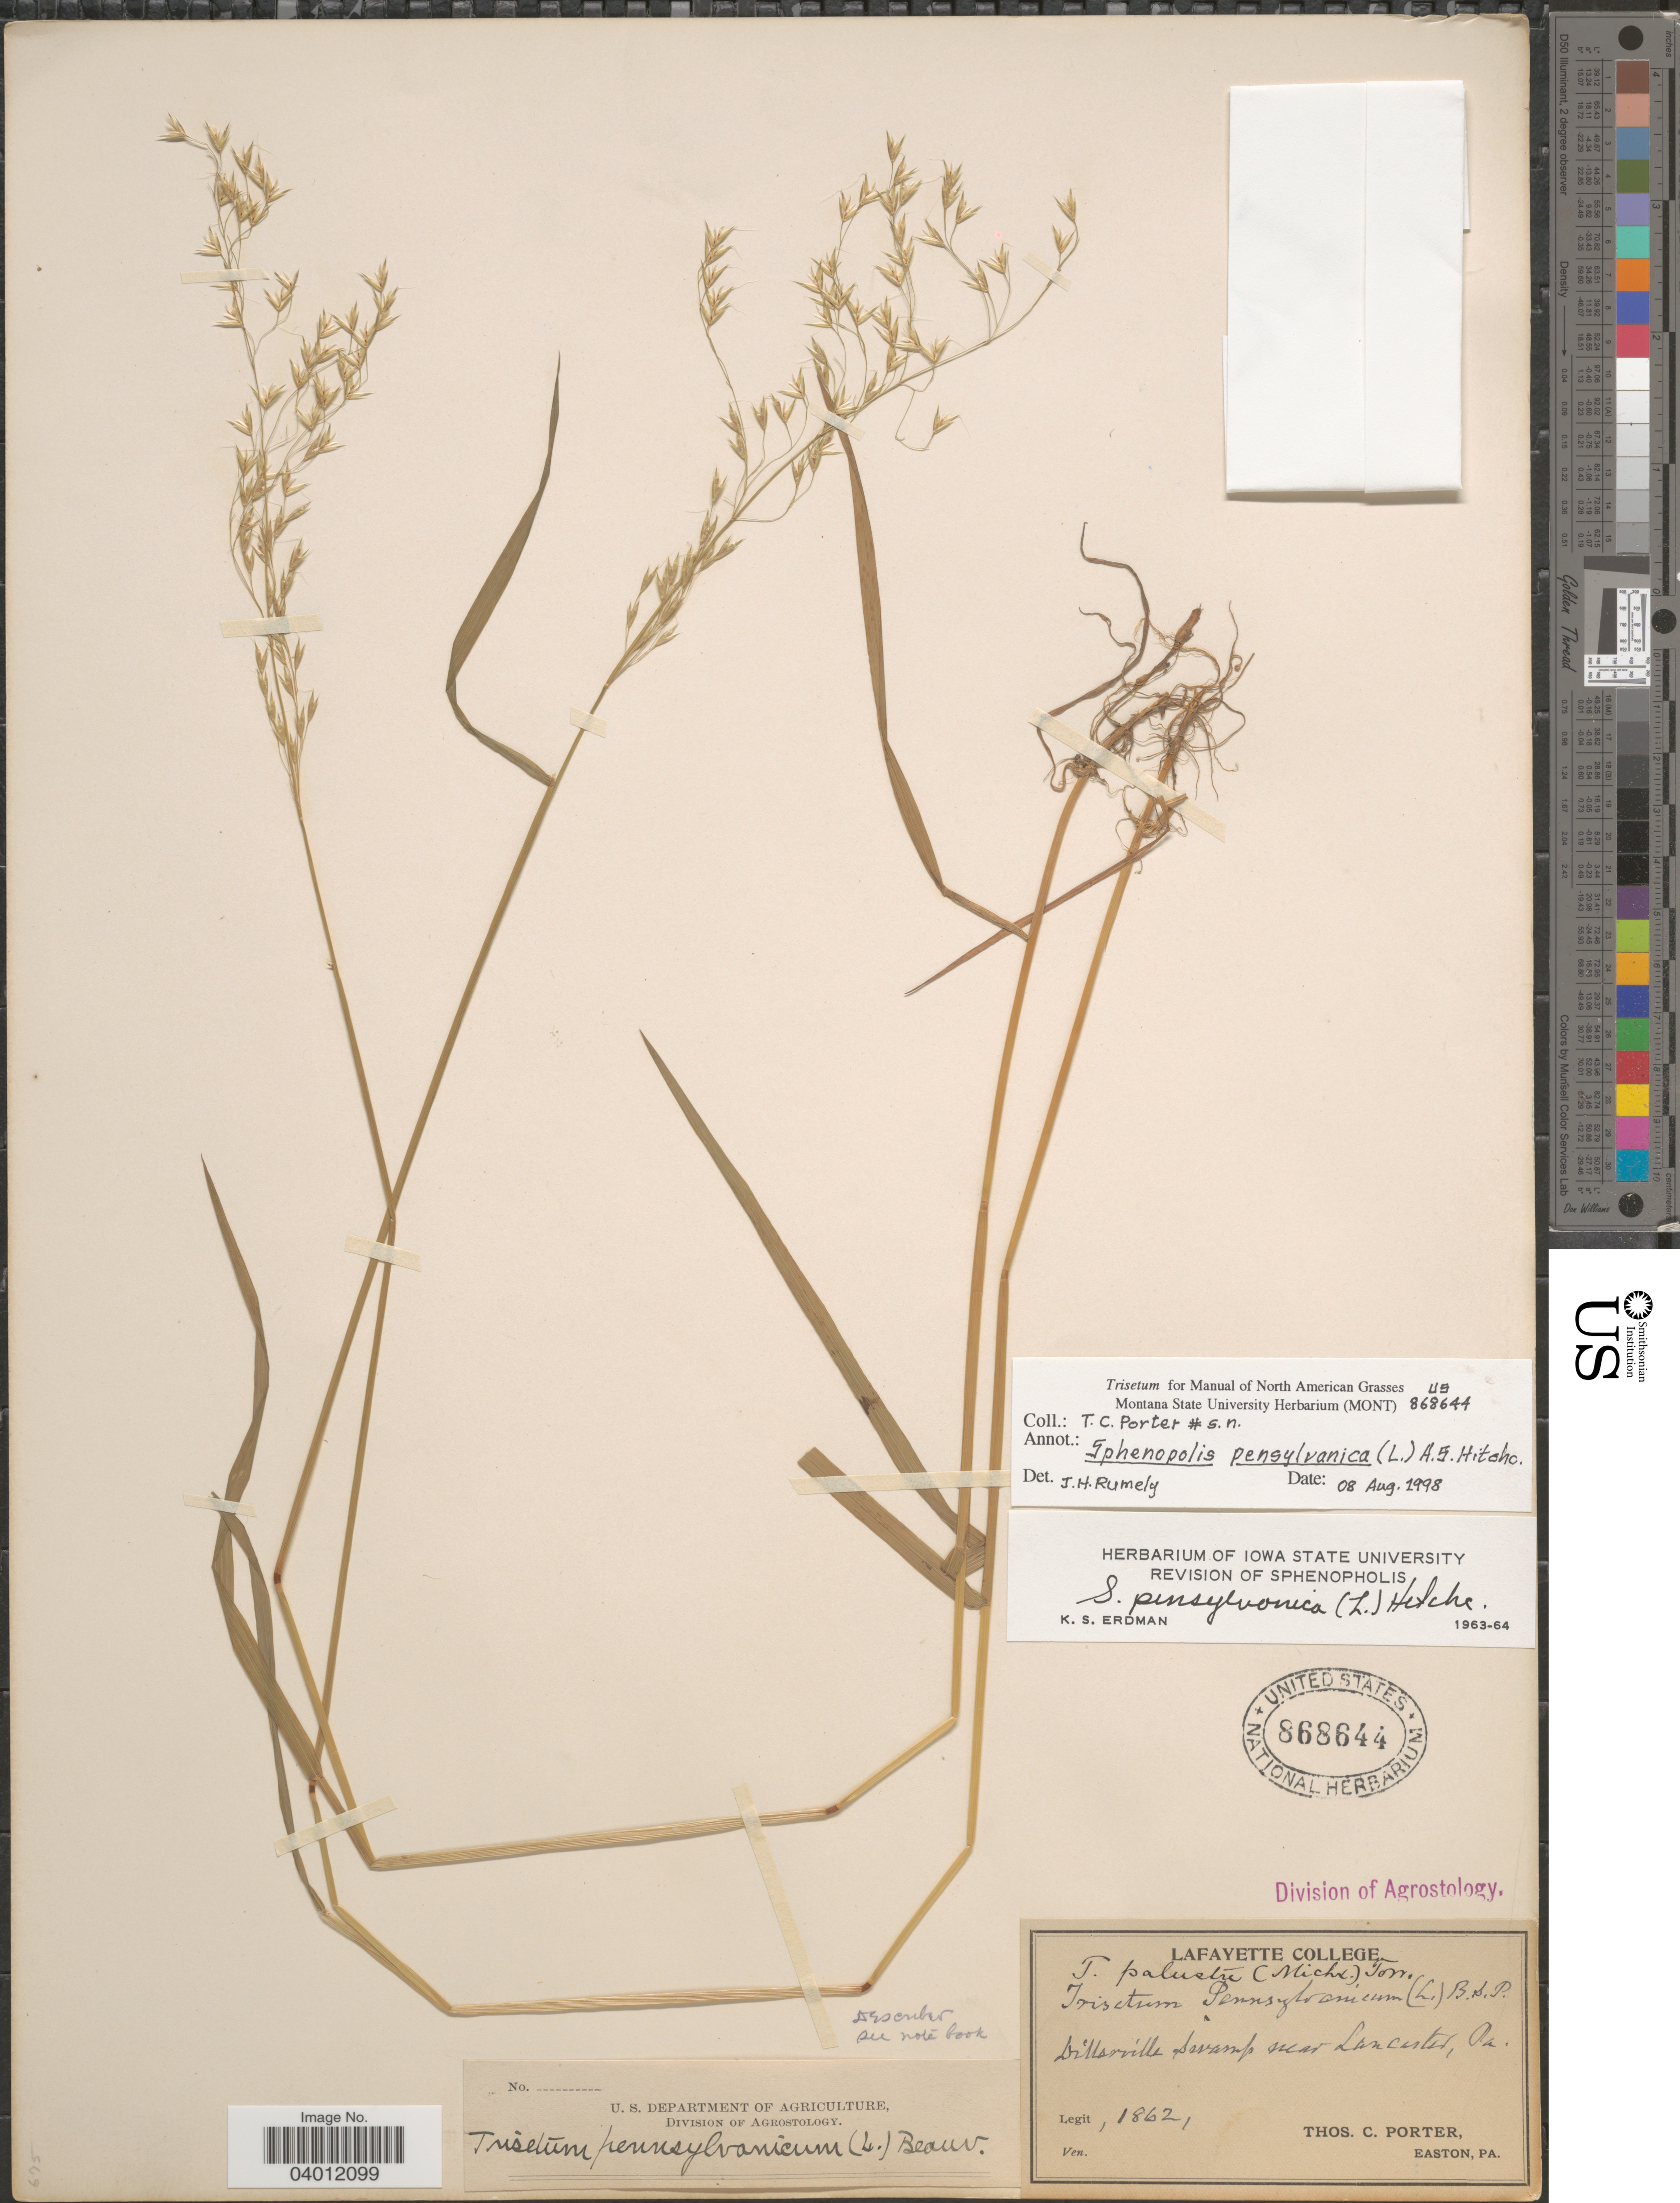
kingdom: Plantae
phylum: Tracheophyta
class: Liliopsida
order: Poales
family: Poaceae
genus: Sphenopholis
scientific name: Sphenopholis pensylvanica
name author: (L.) Hitchc.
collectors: T. Porter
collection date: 1862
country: United States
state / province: Pennsylvania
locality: Dillerville swamp near Lancaster.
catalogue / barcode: US 868644